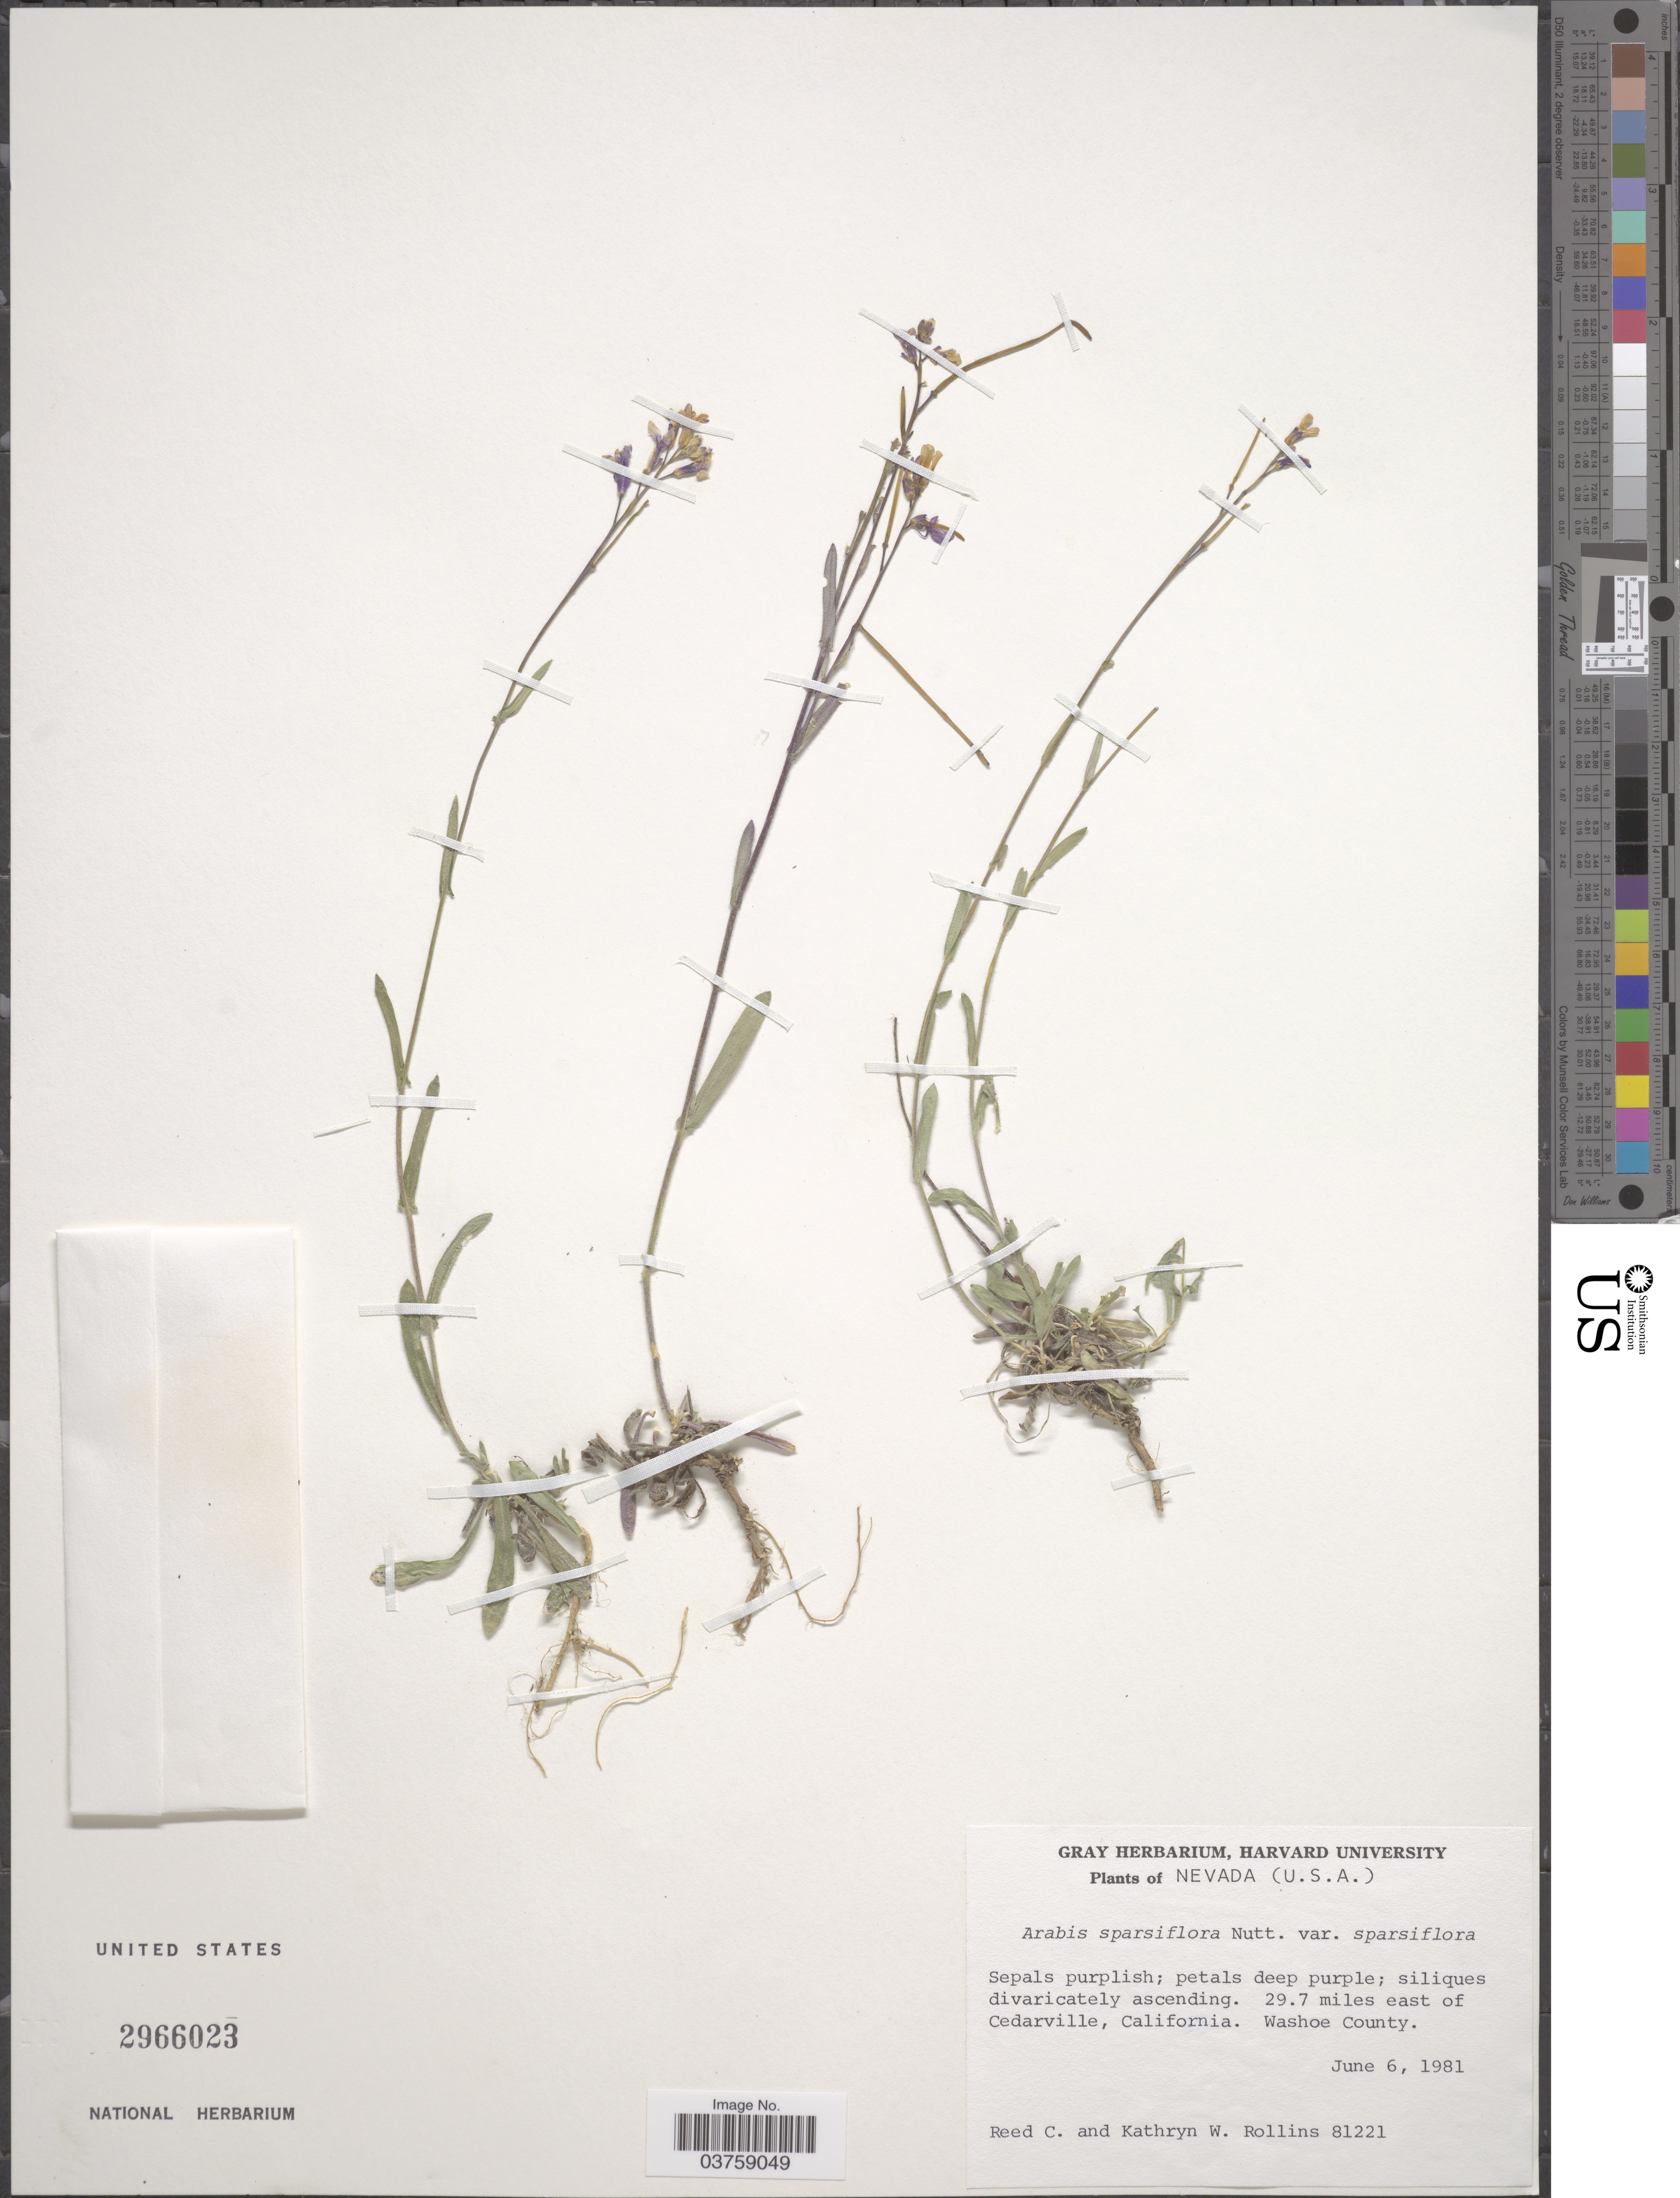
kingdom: Plantae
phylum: Tracheophyta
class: Magnoliopsida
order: Brassicales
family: Brassicaceae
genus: Arabis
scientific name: Arabis sparsiflora var. sparsiflora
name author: Nutt.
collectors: R. C. Rollins & K. W. Rollins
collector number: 81221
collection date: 1981-06-06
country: United States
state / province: Nevada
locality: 29.7 miles east of Cedarville, Washoe County.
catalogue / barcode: US 2966023